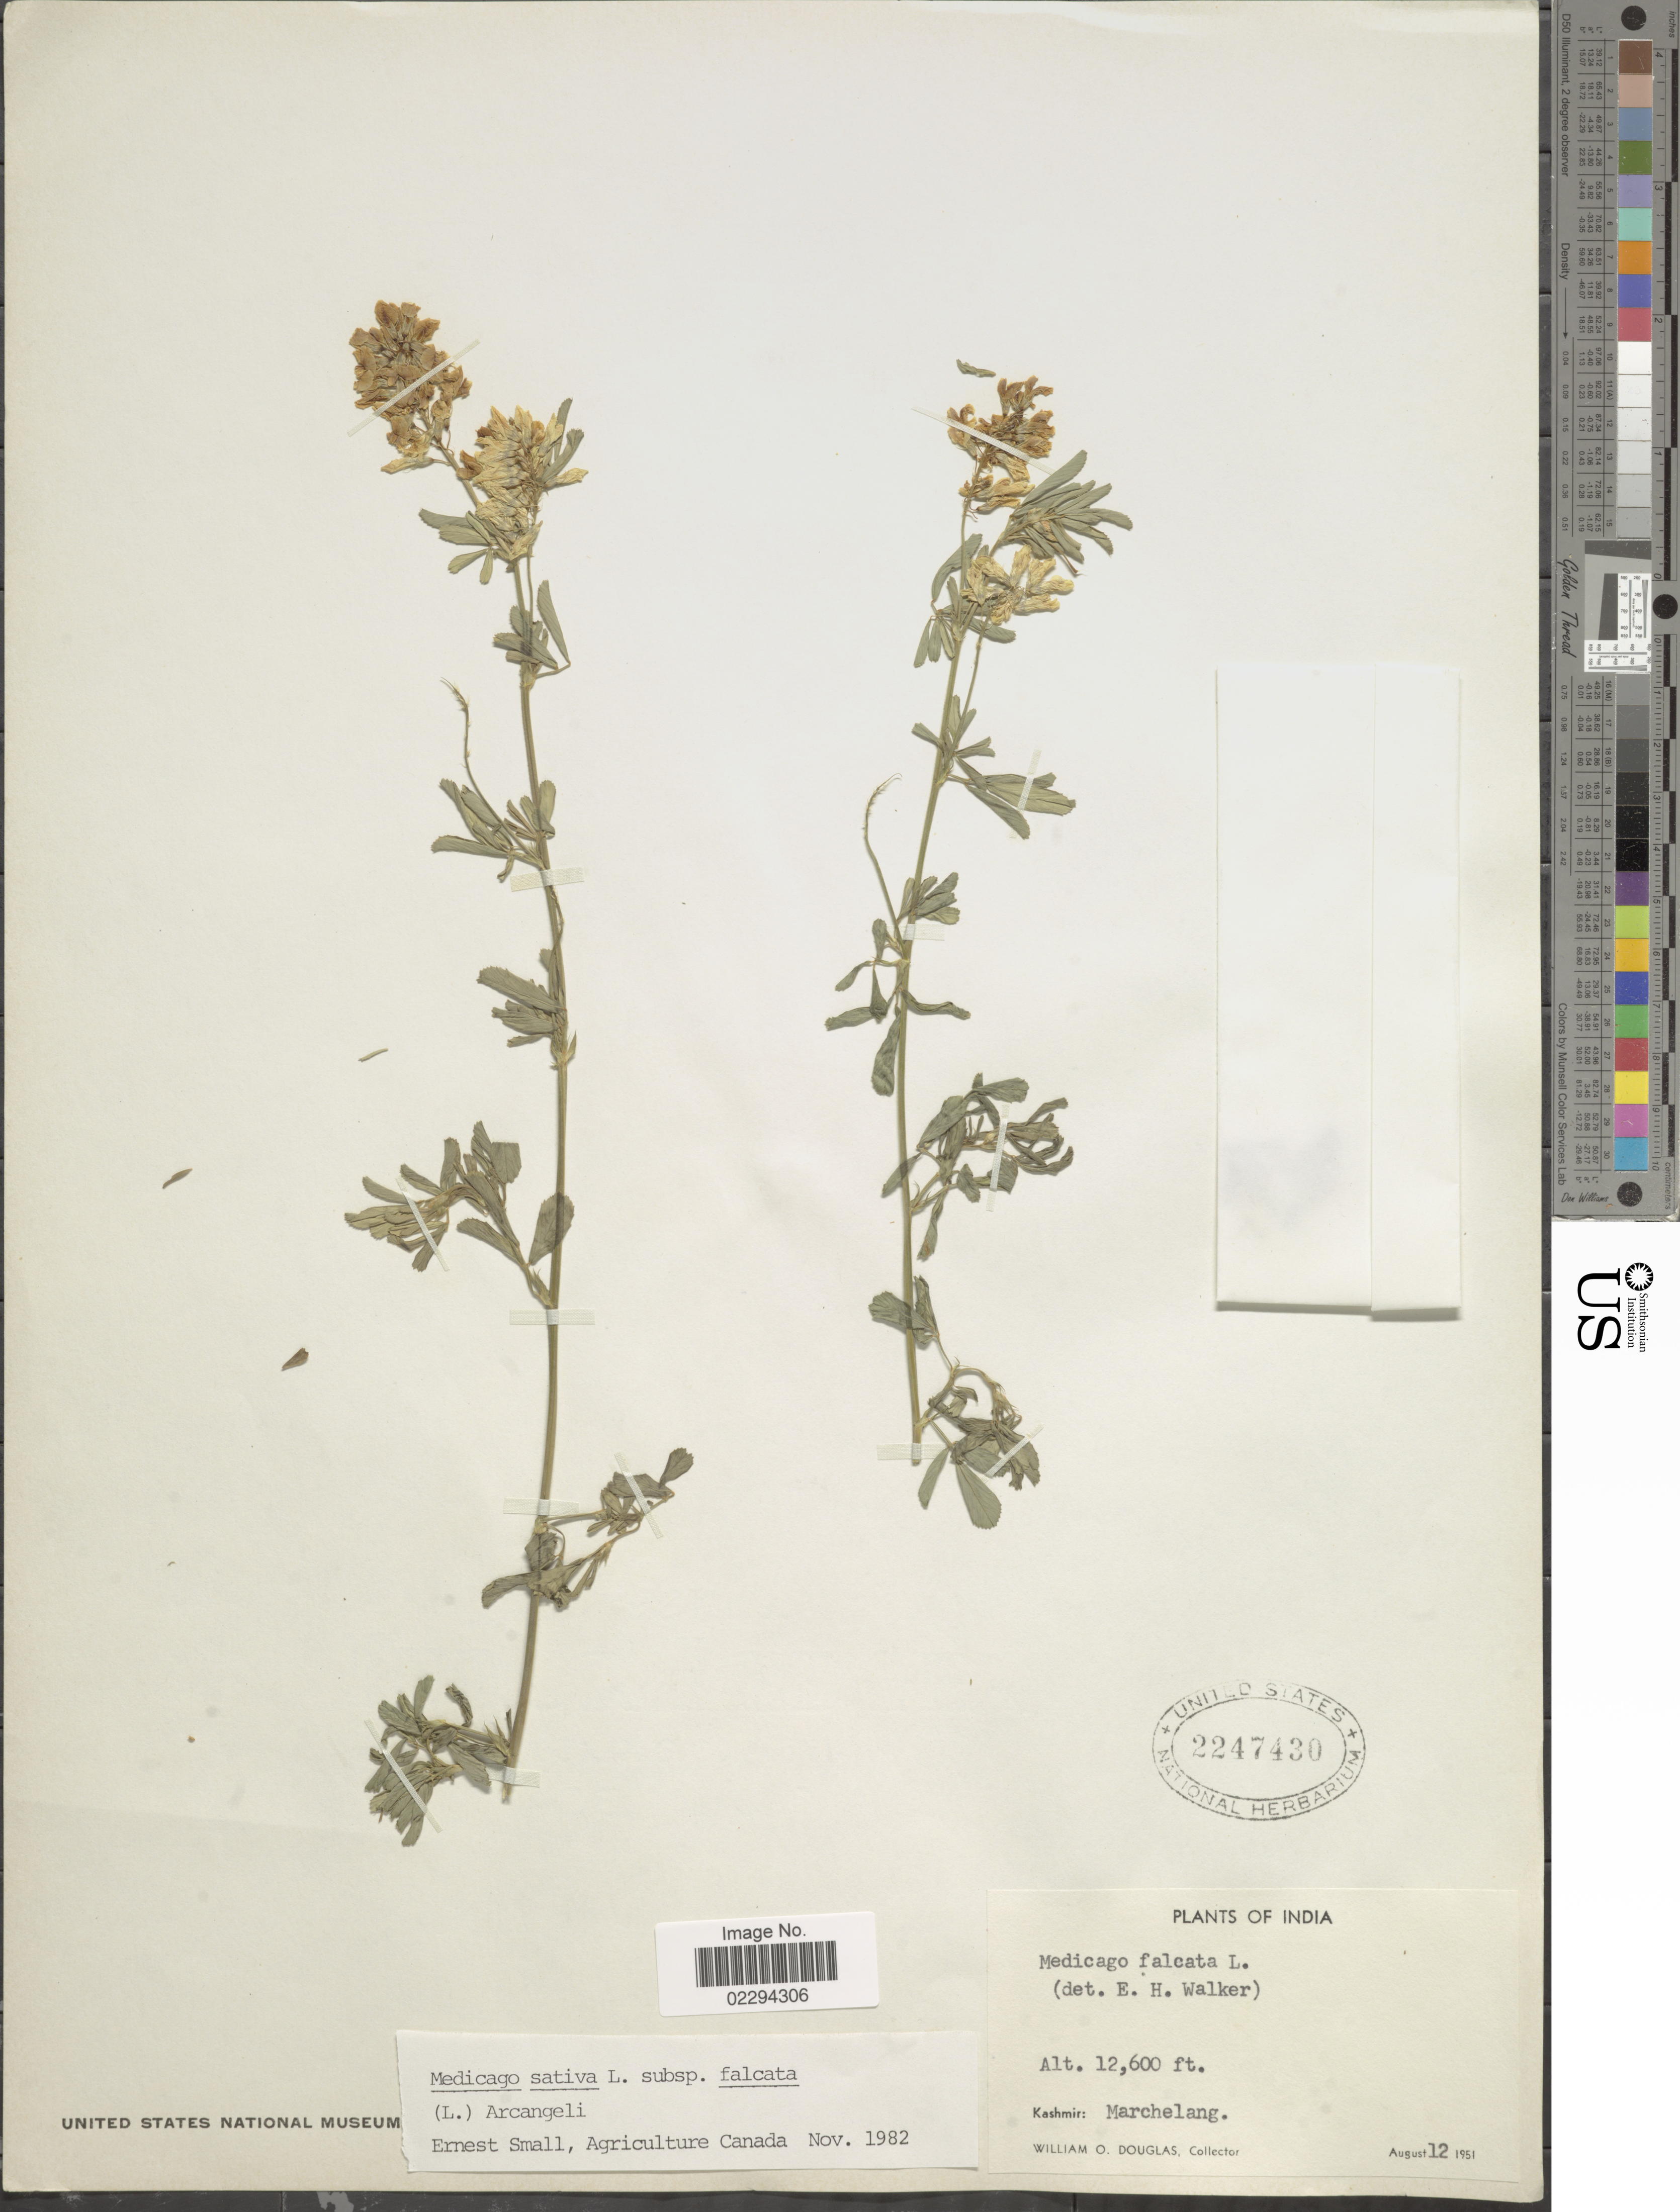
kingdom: Plantae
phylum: Tracheophyta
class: Magnoliopsida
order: Fabales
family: Fabaceae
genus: Medicago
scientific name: Medicago sativa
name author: L.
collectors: W. Douglas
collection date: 1951-08-12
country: India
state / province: Jammu and Kashmir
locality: Kashmir: Marchelang.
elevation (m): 3840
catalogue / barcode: US 2247430